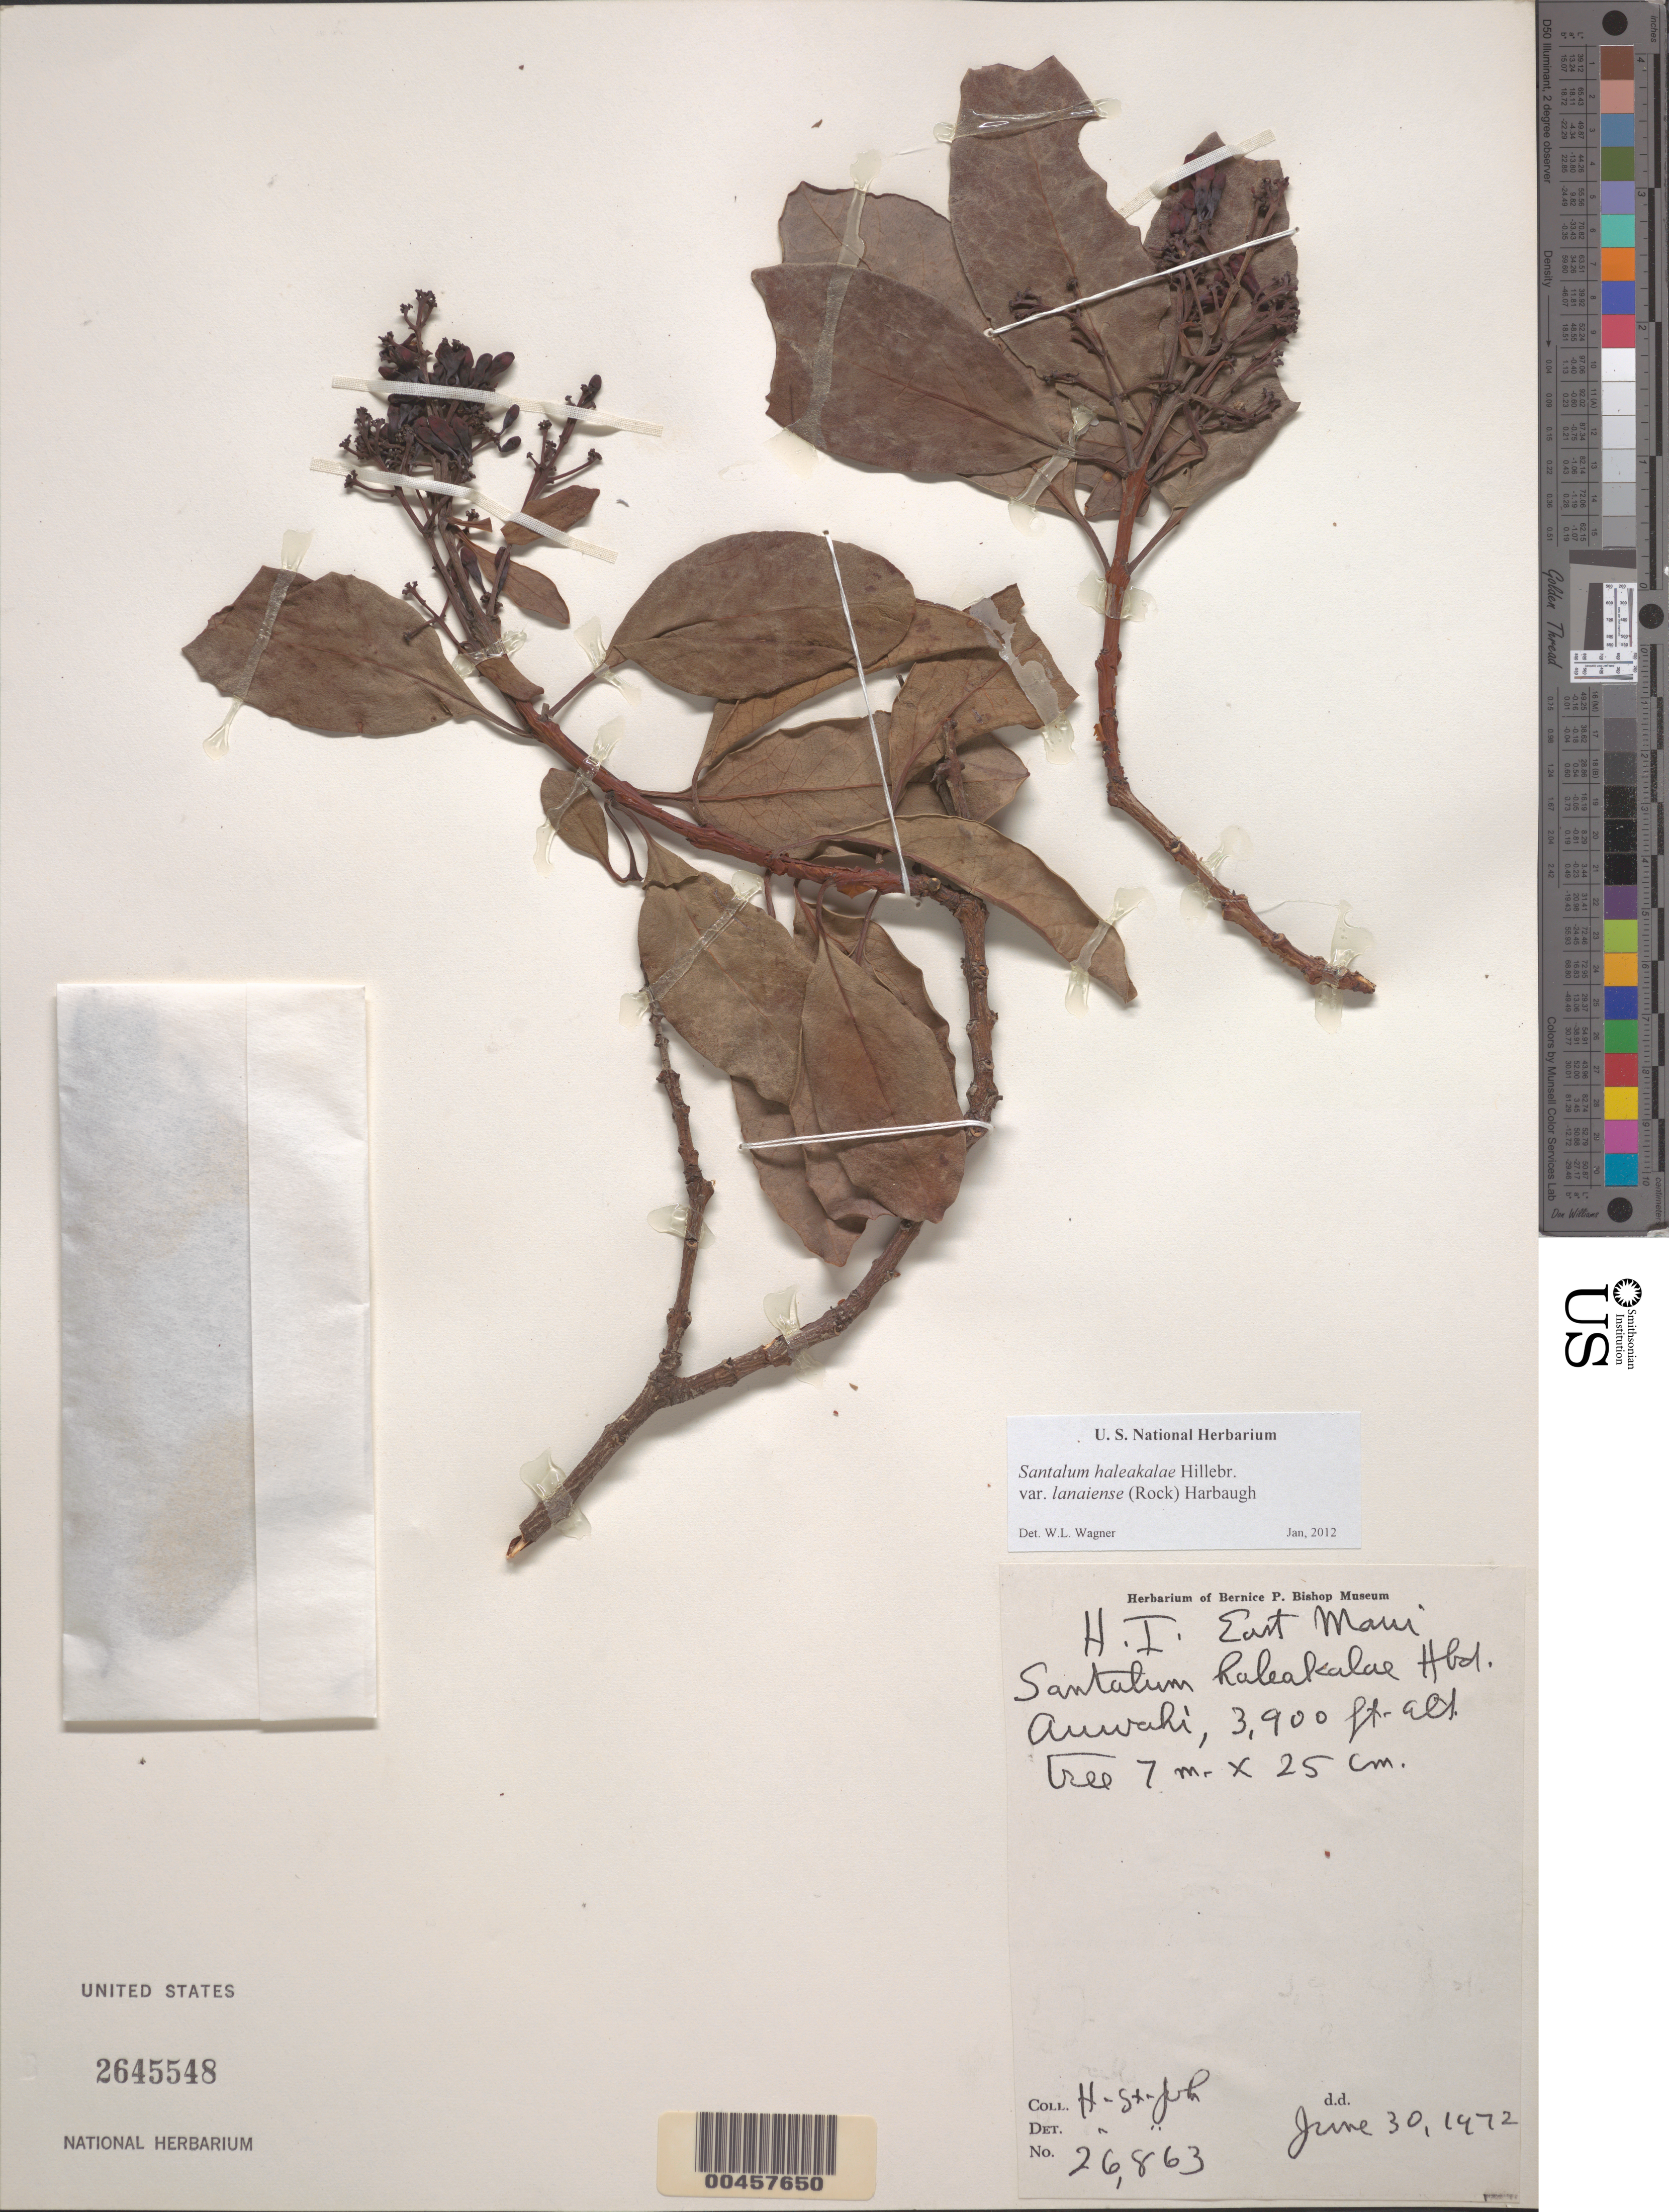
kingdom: Plantae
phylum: Tracheophyta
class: Magnoliopsida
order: Santalales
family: Santalaceae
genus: Santalum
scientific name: Santalum haleakalae var. lanaiense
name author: (Rock) Harbaugh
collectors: H. St. John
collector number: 26863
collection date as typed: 30 Jun 1972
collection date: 1972-06-30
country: United States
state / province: Hawaii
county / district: Maui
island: Maui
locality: Auwahi, E Maui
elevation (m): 1189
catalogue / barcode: US 2645548